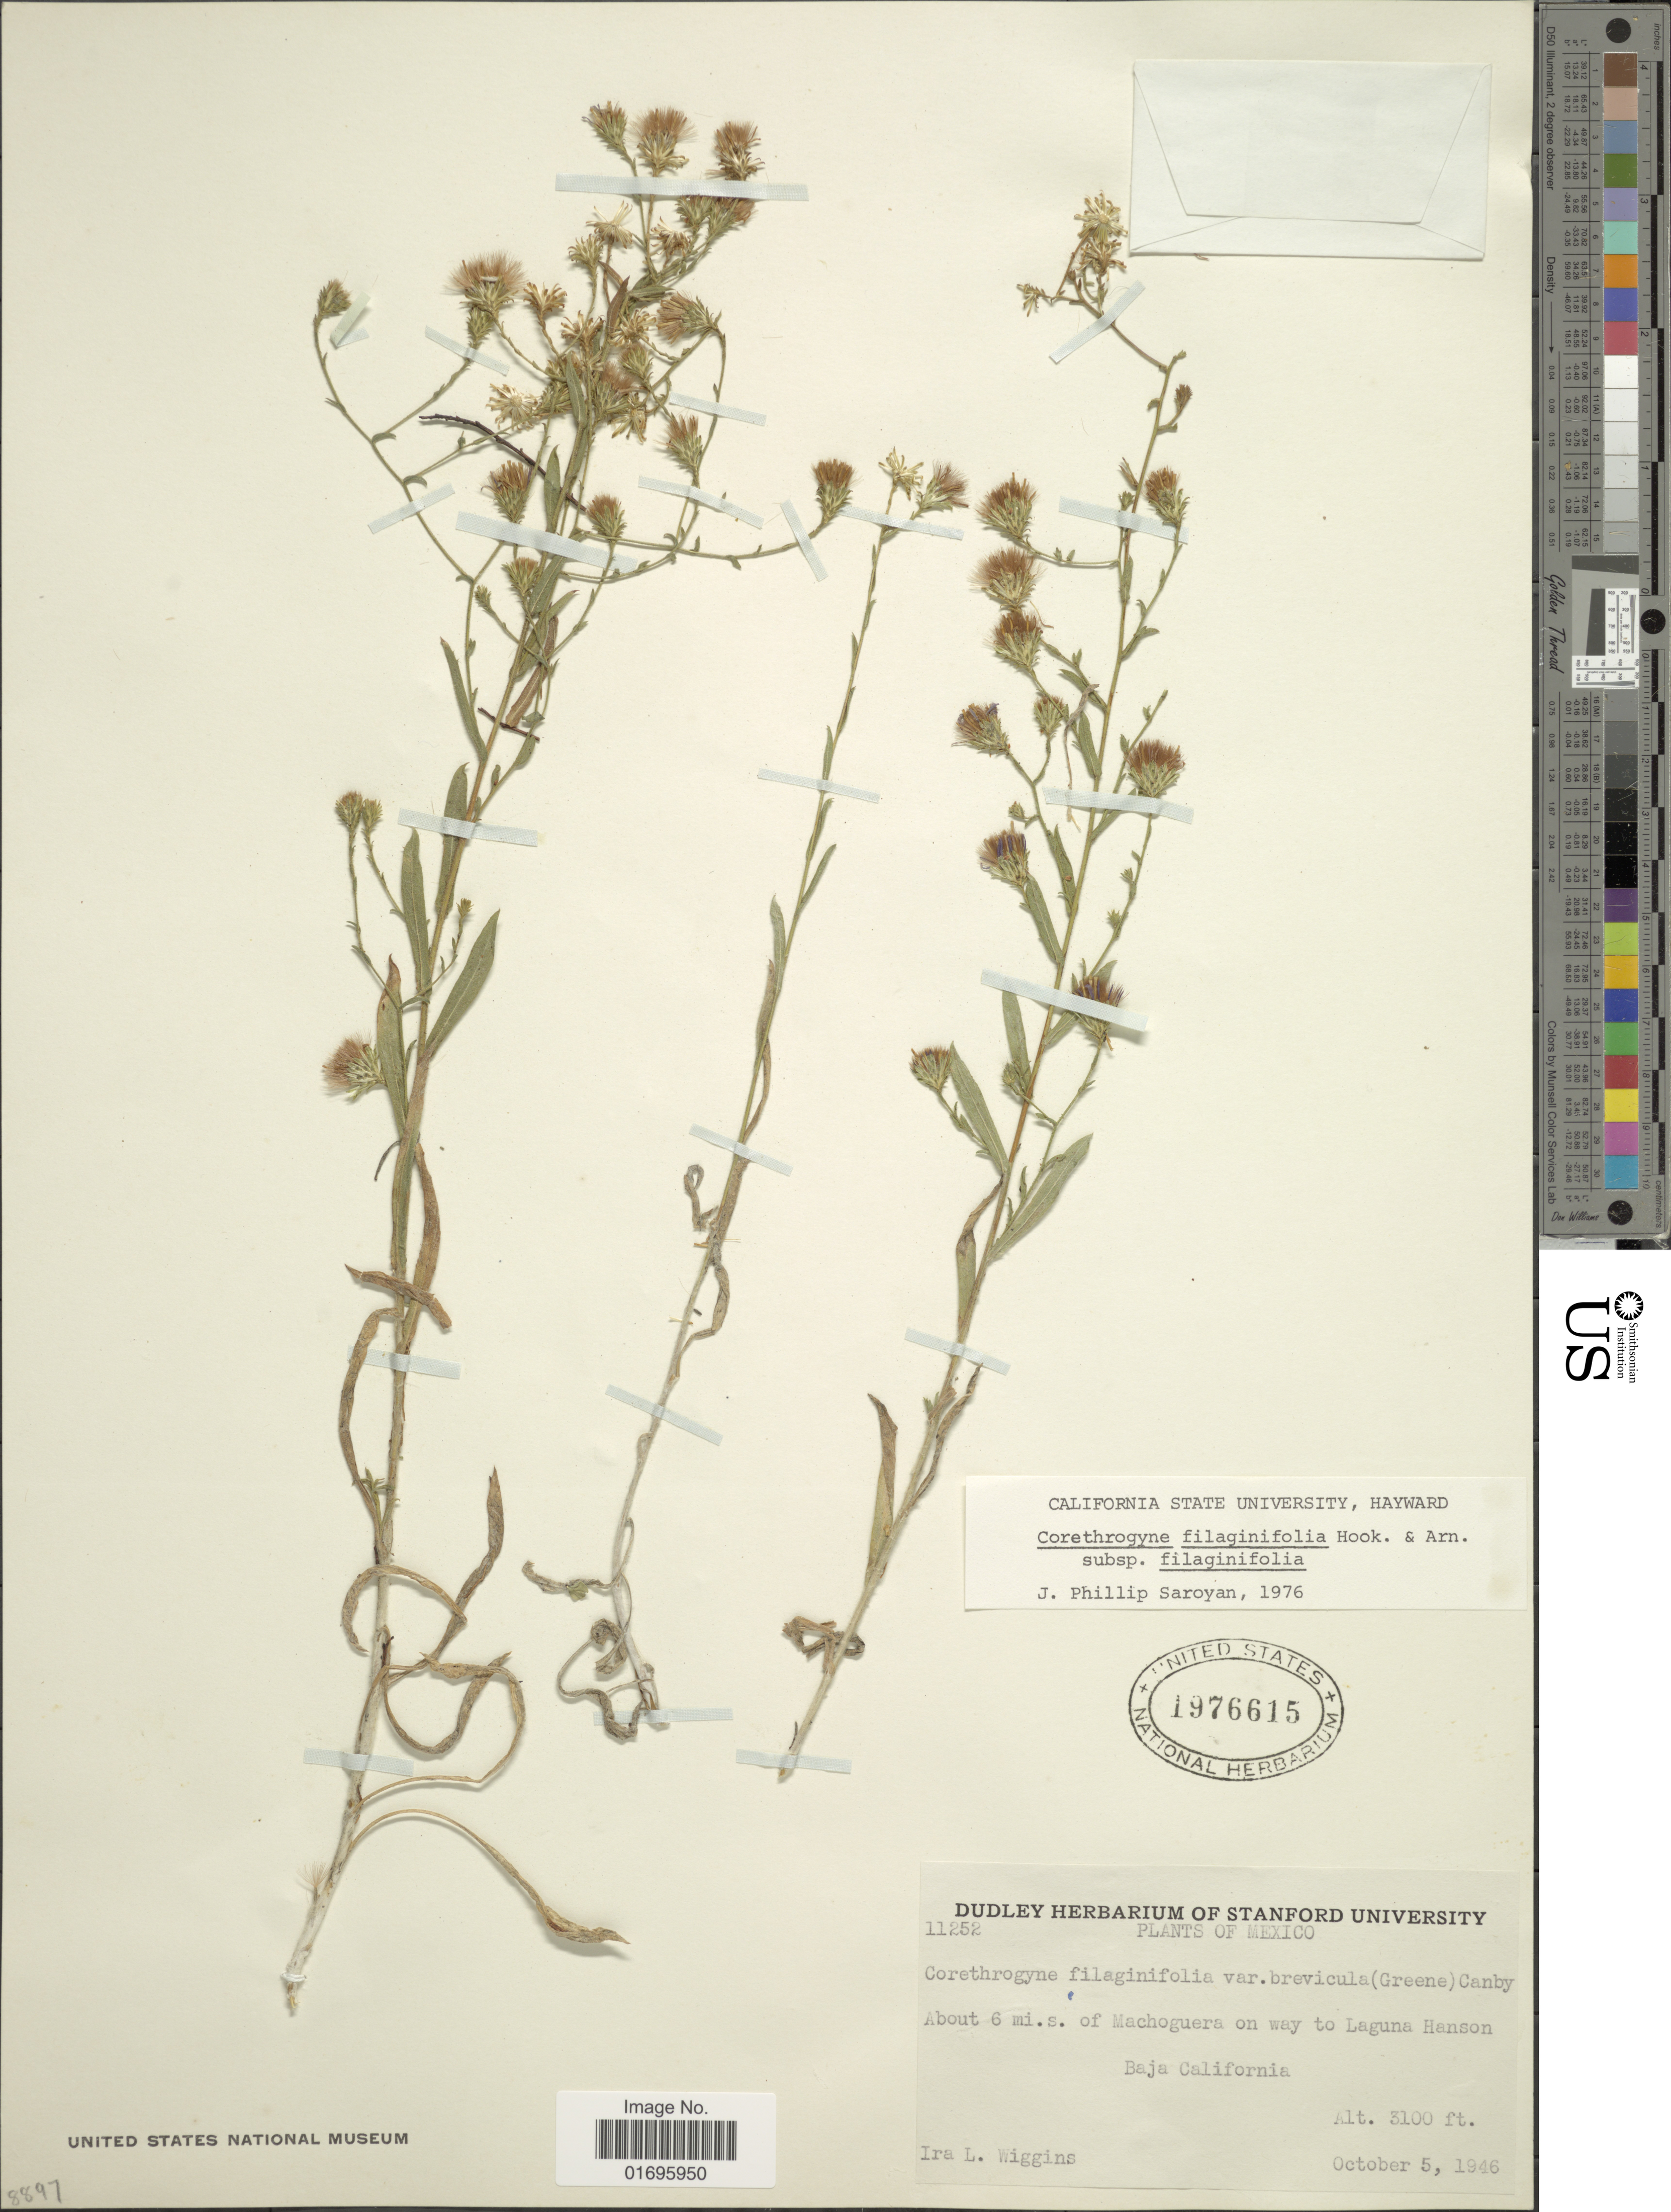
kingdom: Plantae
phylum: Tracheophyta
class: Magnoliopsida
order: Asterales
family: Asteraceae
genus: Corethrogyne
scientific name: Corethrogyne filaginifolia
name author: (Hook. & Arn.) Nutt.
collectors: I. L. Wiggins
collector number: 11252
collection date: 1946-10-05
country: Mexico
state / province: Baja California Norte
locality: About 6 mi. s. of Machoguera on way to Laguna Hanson, Baja California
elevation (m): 945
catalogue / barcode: US 1976615